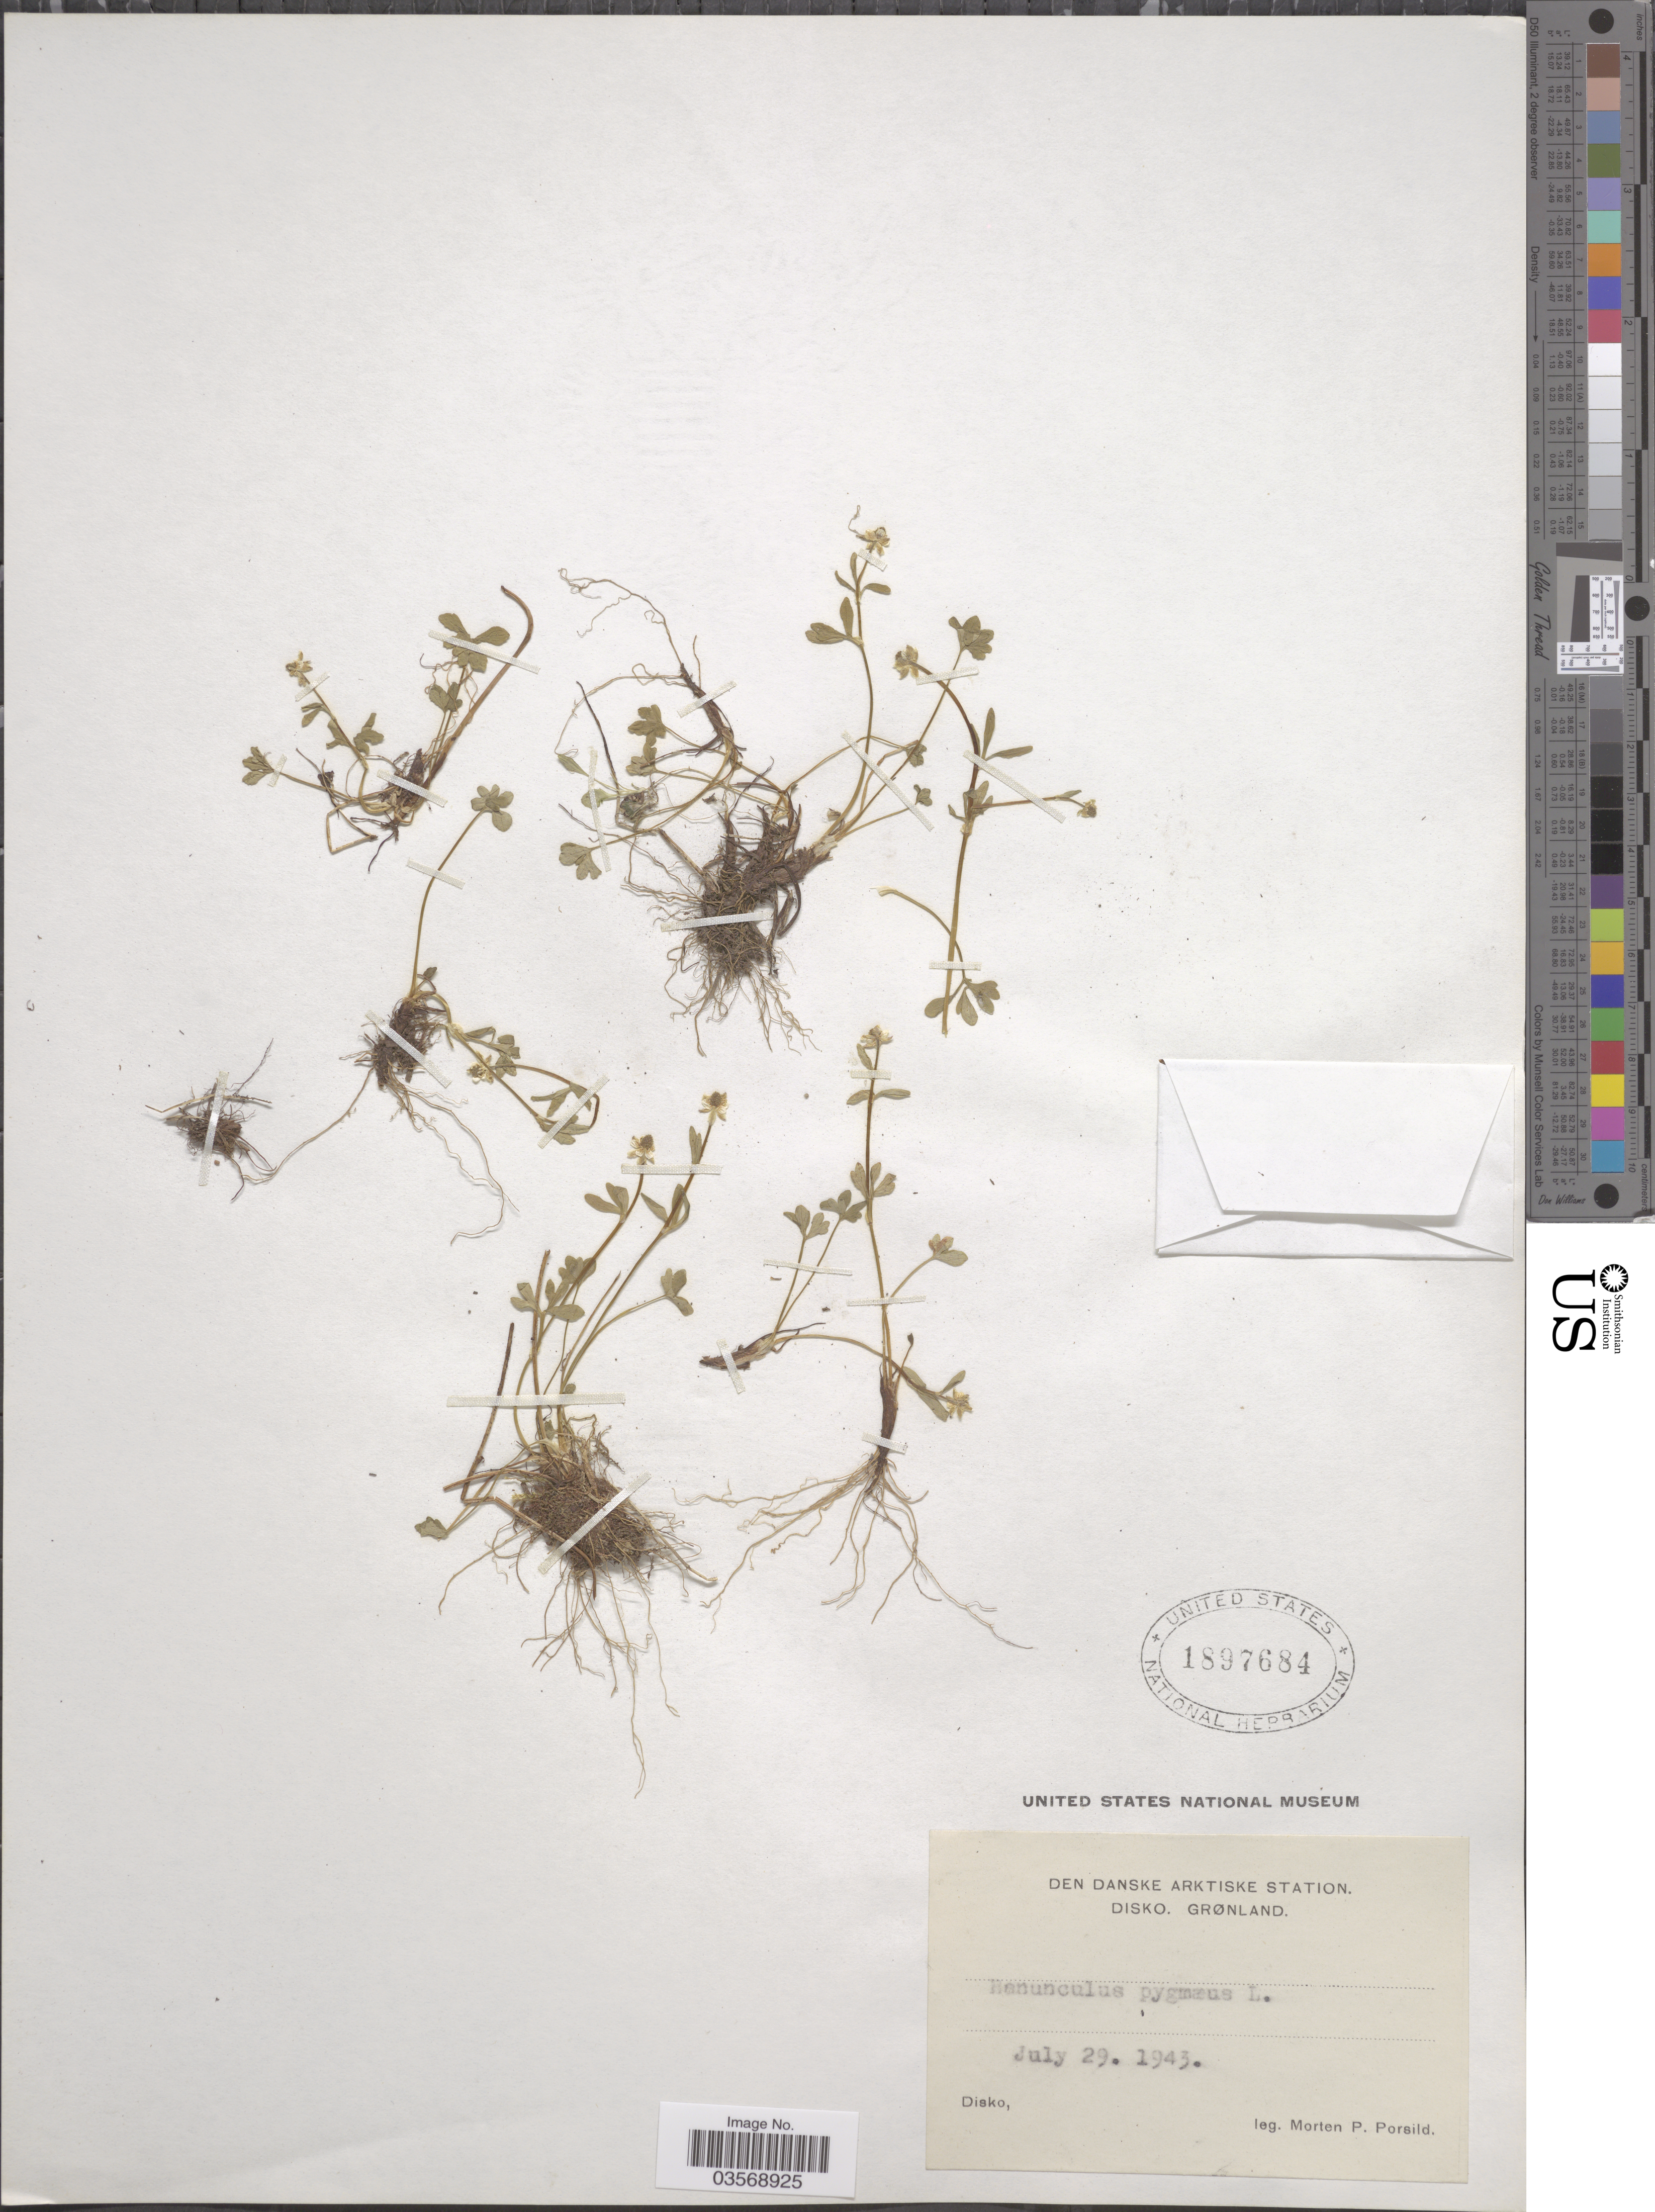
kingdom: Plantae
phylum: Tracheophyta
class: Magnoliopsida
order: Ranunculales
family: Ranunculaceae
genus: Ranunculus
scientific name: Ranunculus pygmaeus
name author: Wahlenb.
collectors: M. P. Porsild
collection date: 1943-07-29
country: Greenland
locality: Den Danske Arktiske Station. Disko.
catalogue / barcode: US 1897684